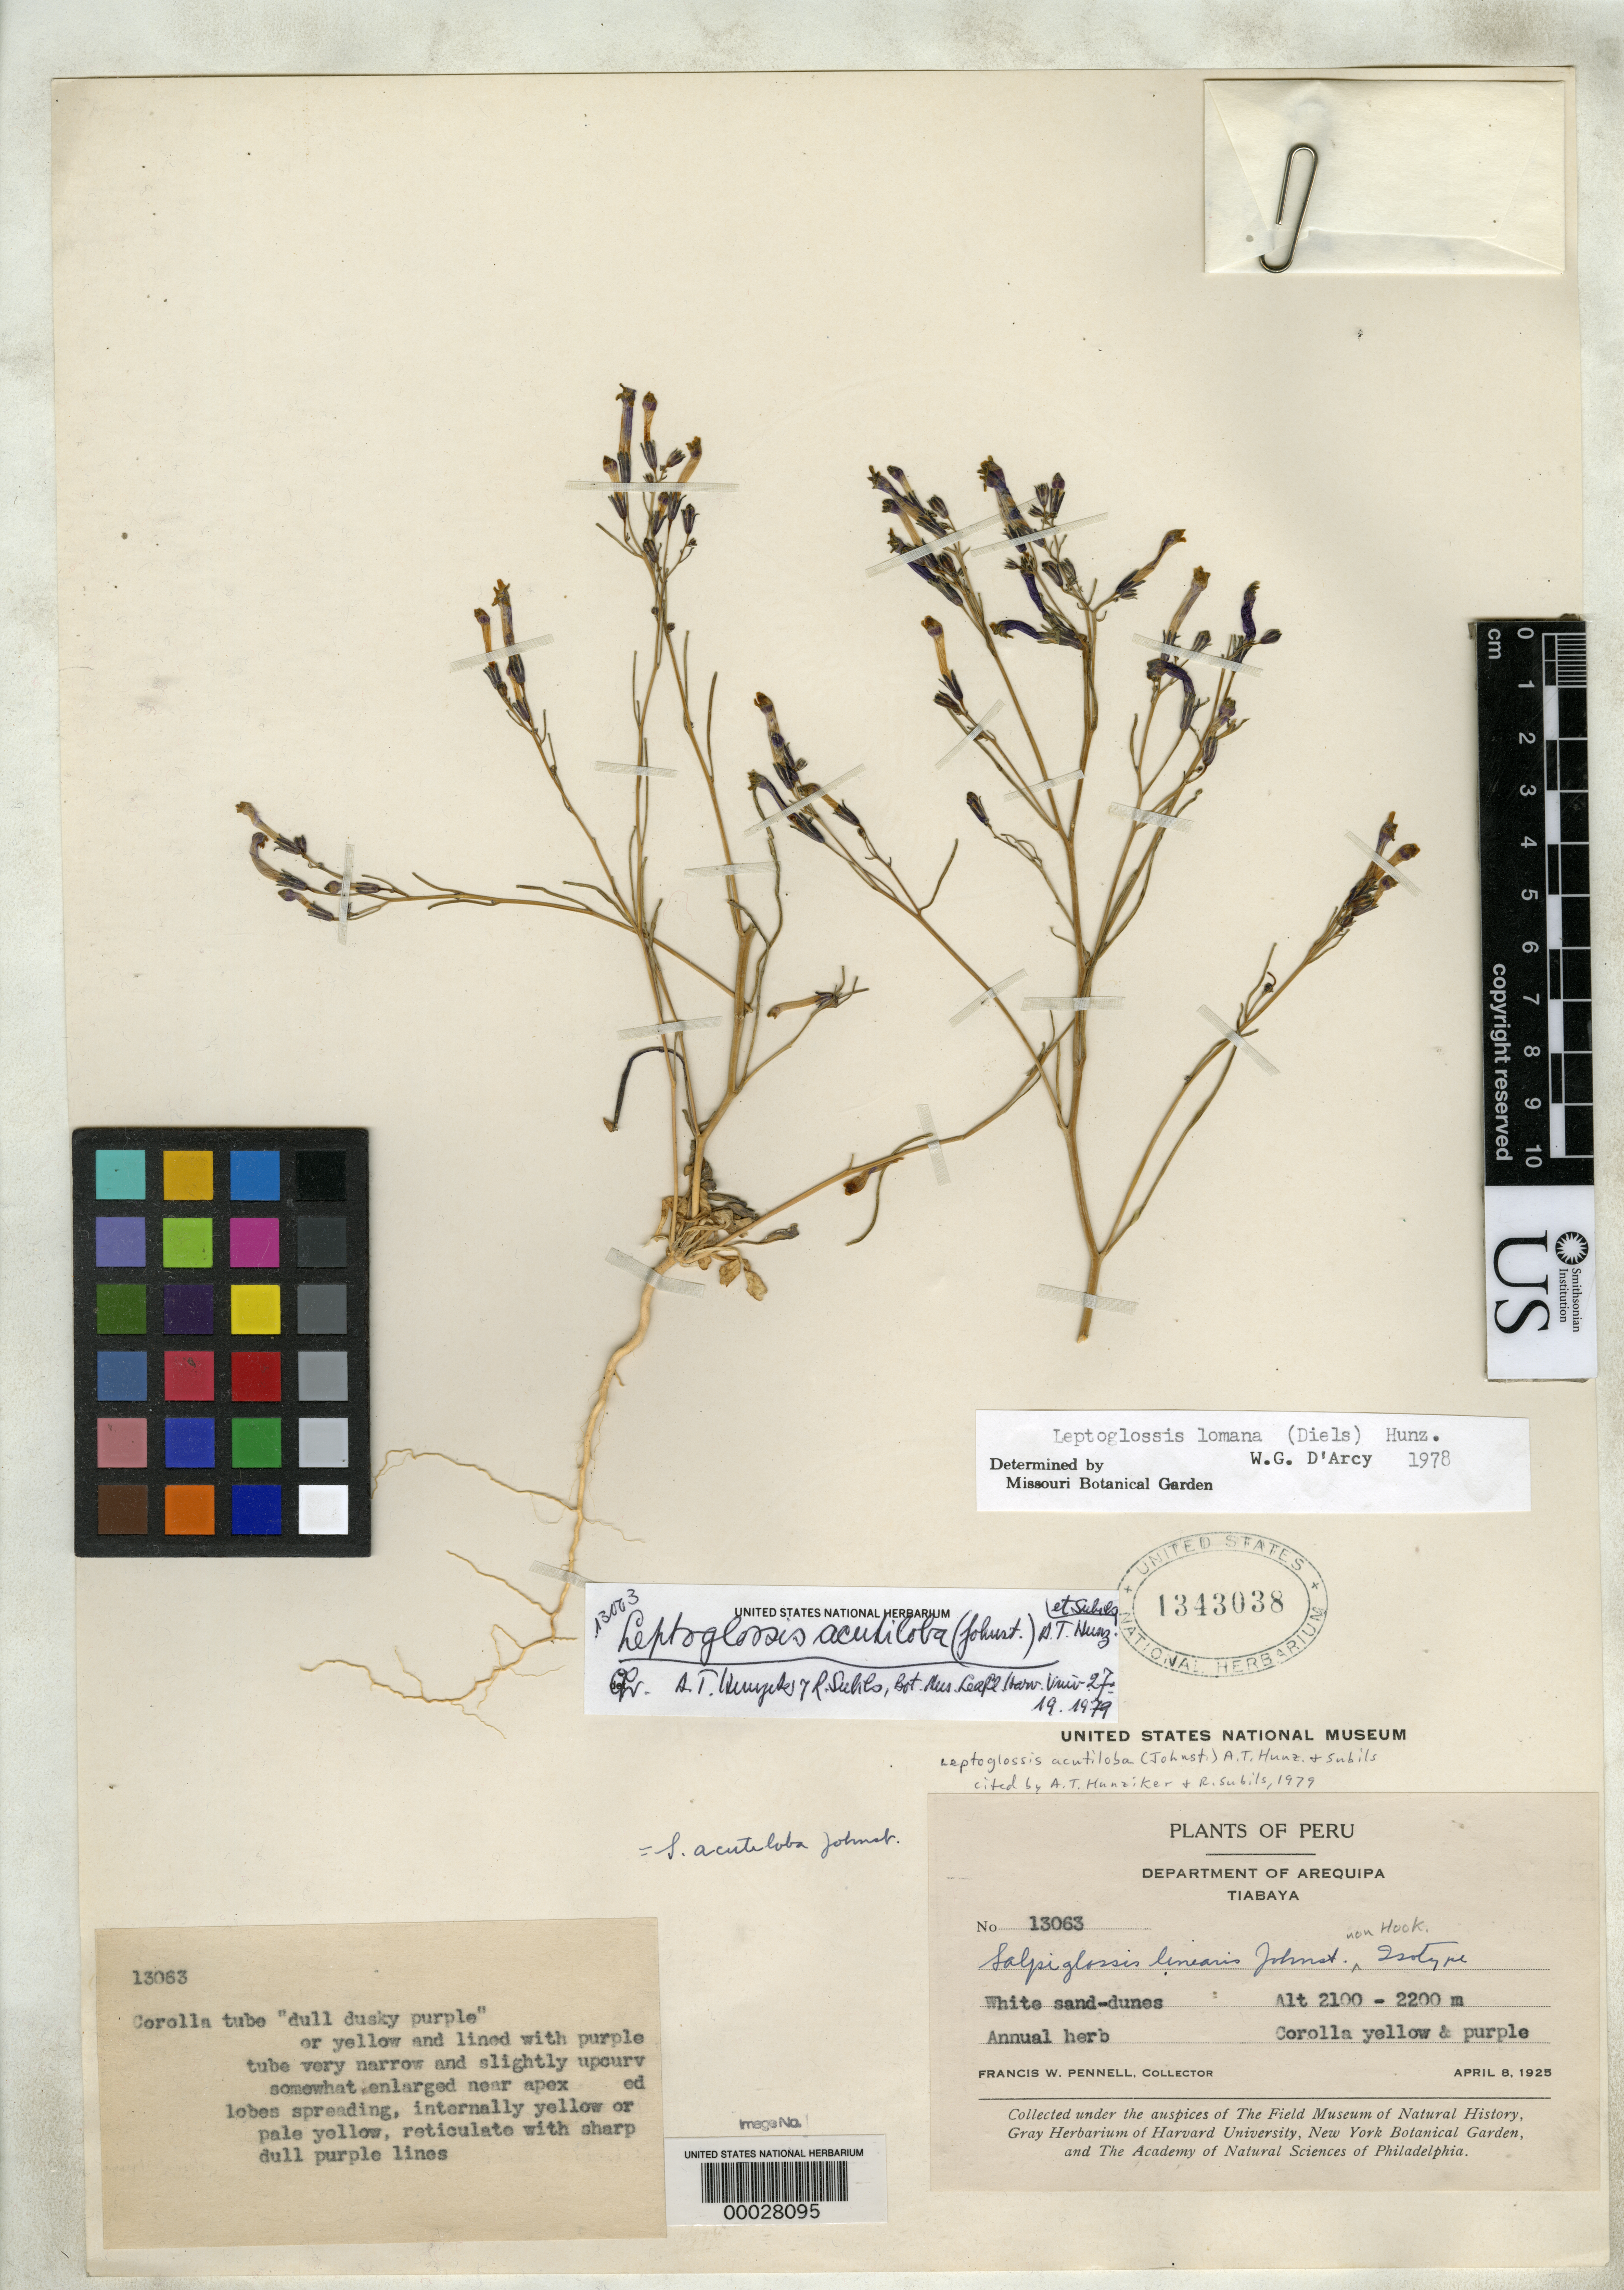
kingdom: Plantae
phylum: Tracheophyta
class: Magnoliopsida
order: Solanales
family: Solanaceae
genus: Salpiglossis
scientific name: Salpiglossis linearis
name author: I.M. Johnst.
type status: Isotype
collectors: F. W. Pennell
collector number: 13063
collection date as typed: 08 Apr 1925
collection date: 1925-04-08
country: Peru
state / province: Arequipa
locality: Tiabaya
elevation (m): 2150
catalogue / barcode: US 1343038